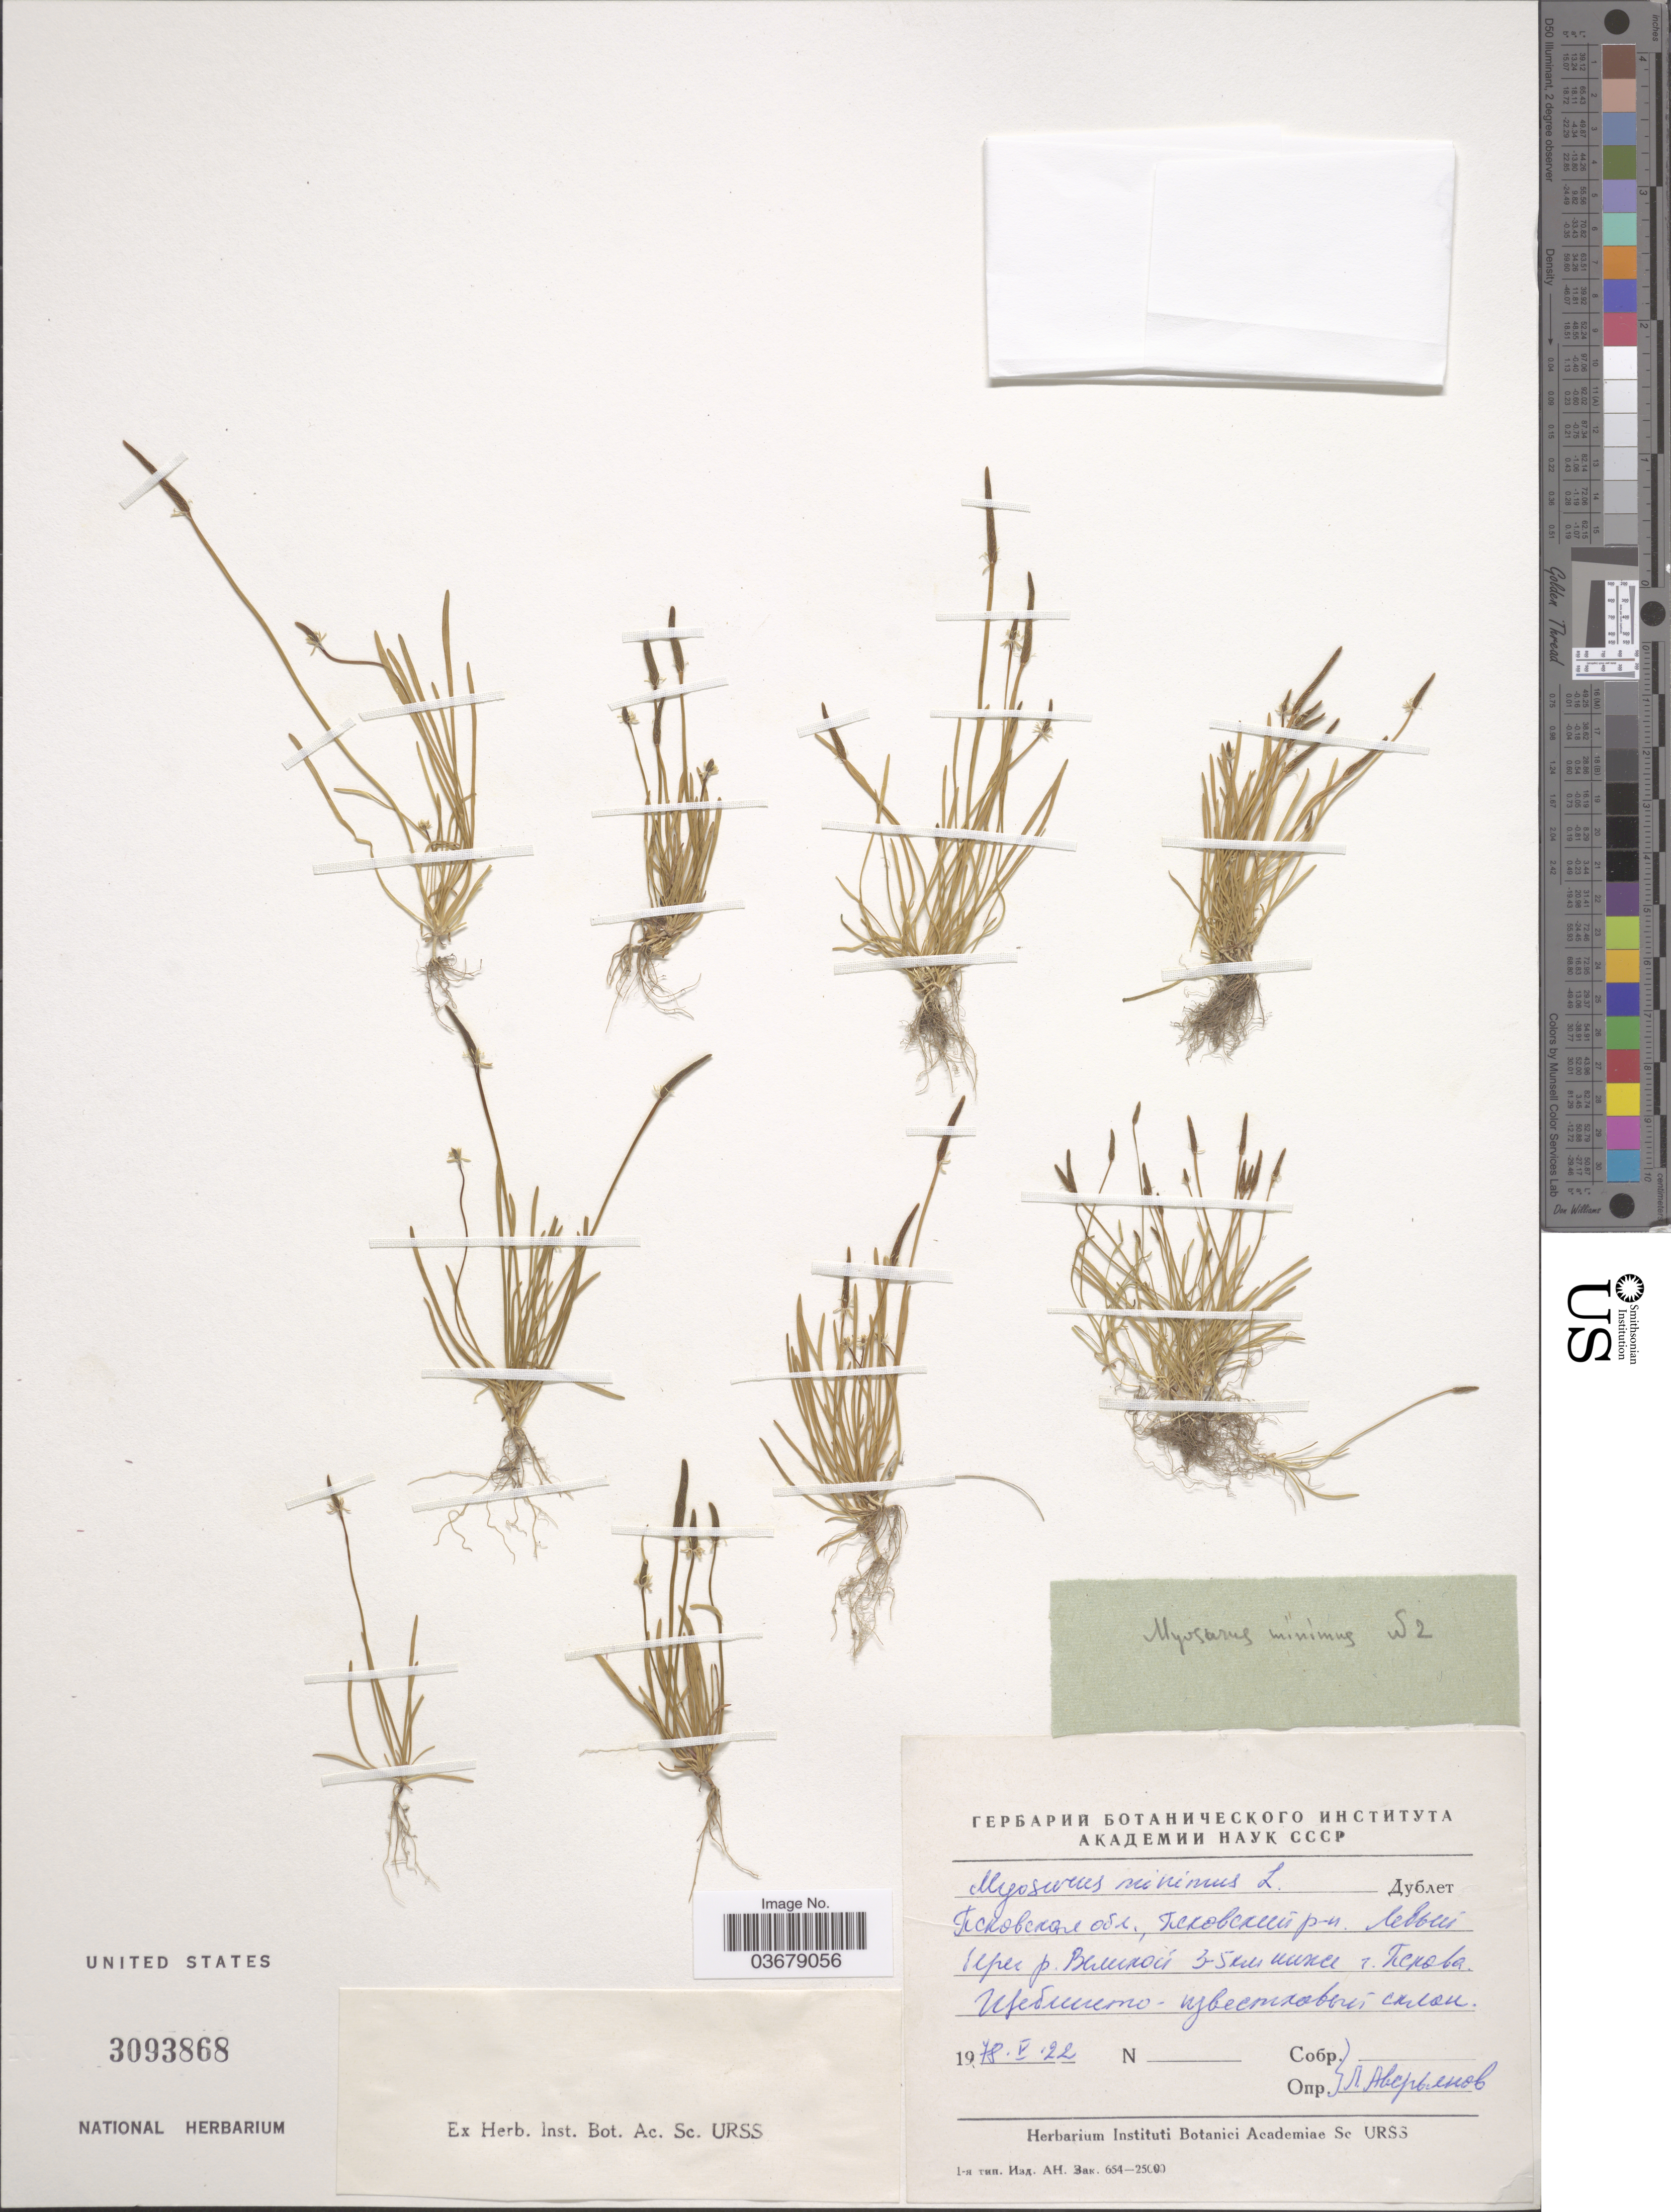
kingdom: Plantae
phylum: Tracheophyta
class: Magnoliopsida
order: Ranunculales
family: Ranunculaceae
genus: Myosurus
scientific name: Myosurus minimus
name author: L.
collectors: L. Averyanov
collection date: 1978-05-22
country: Russian Federation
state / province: Pskov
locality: Left shore of river Velikaya, 3- km from Pskov.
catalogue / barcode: US 3093868